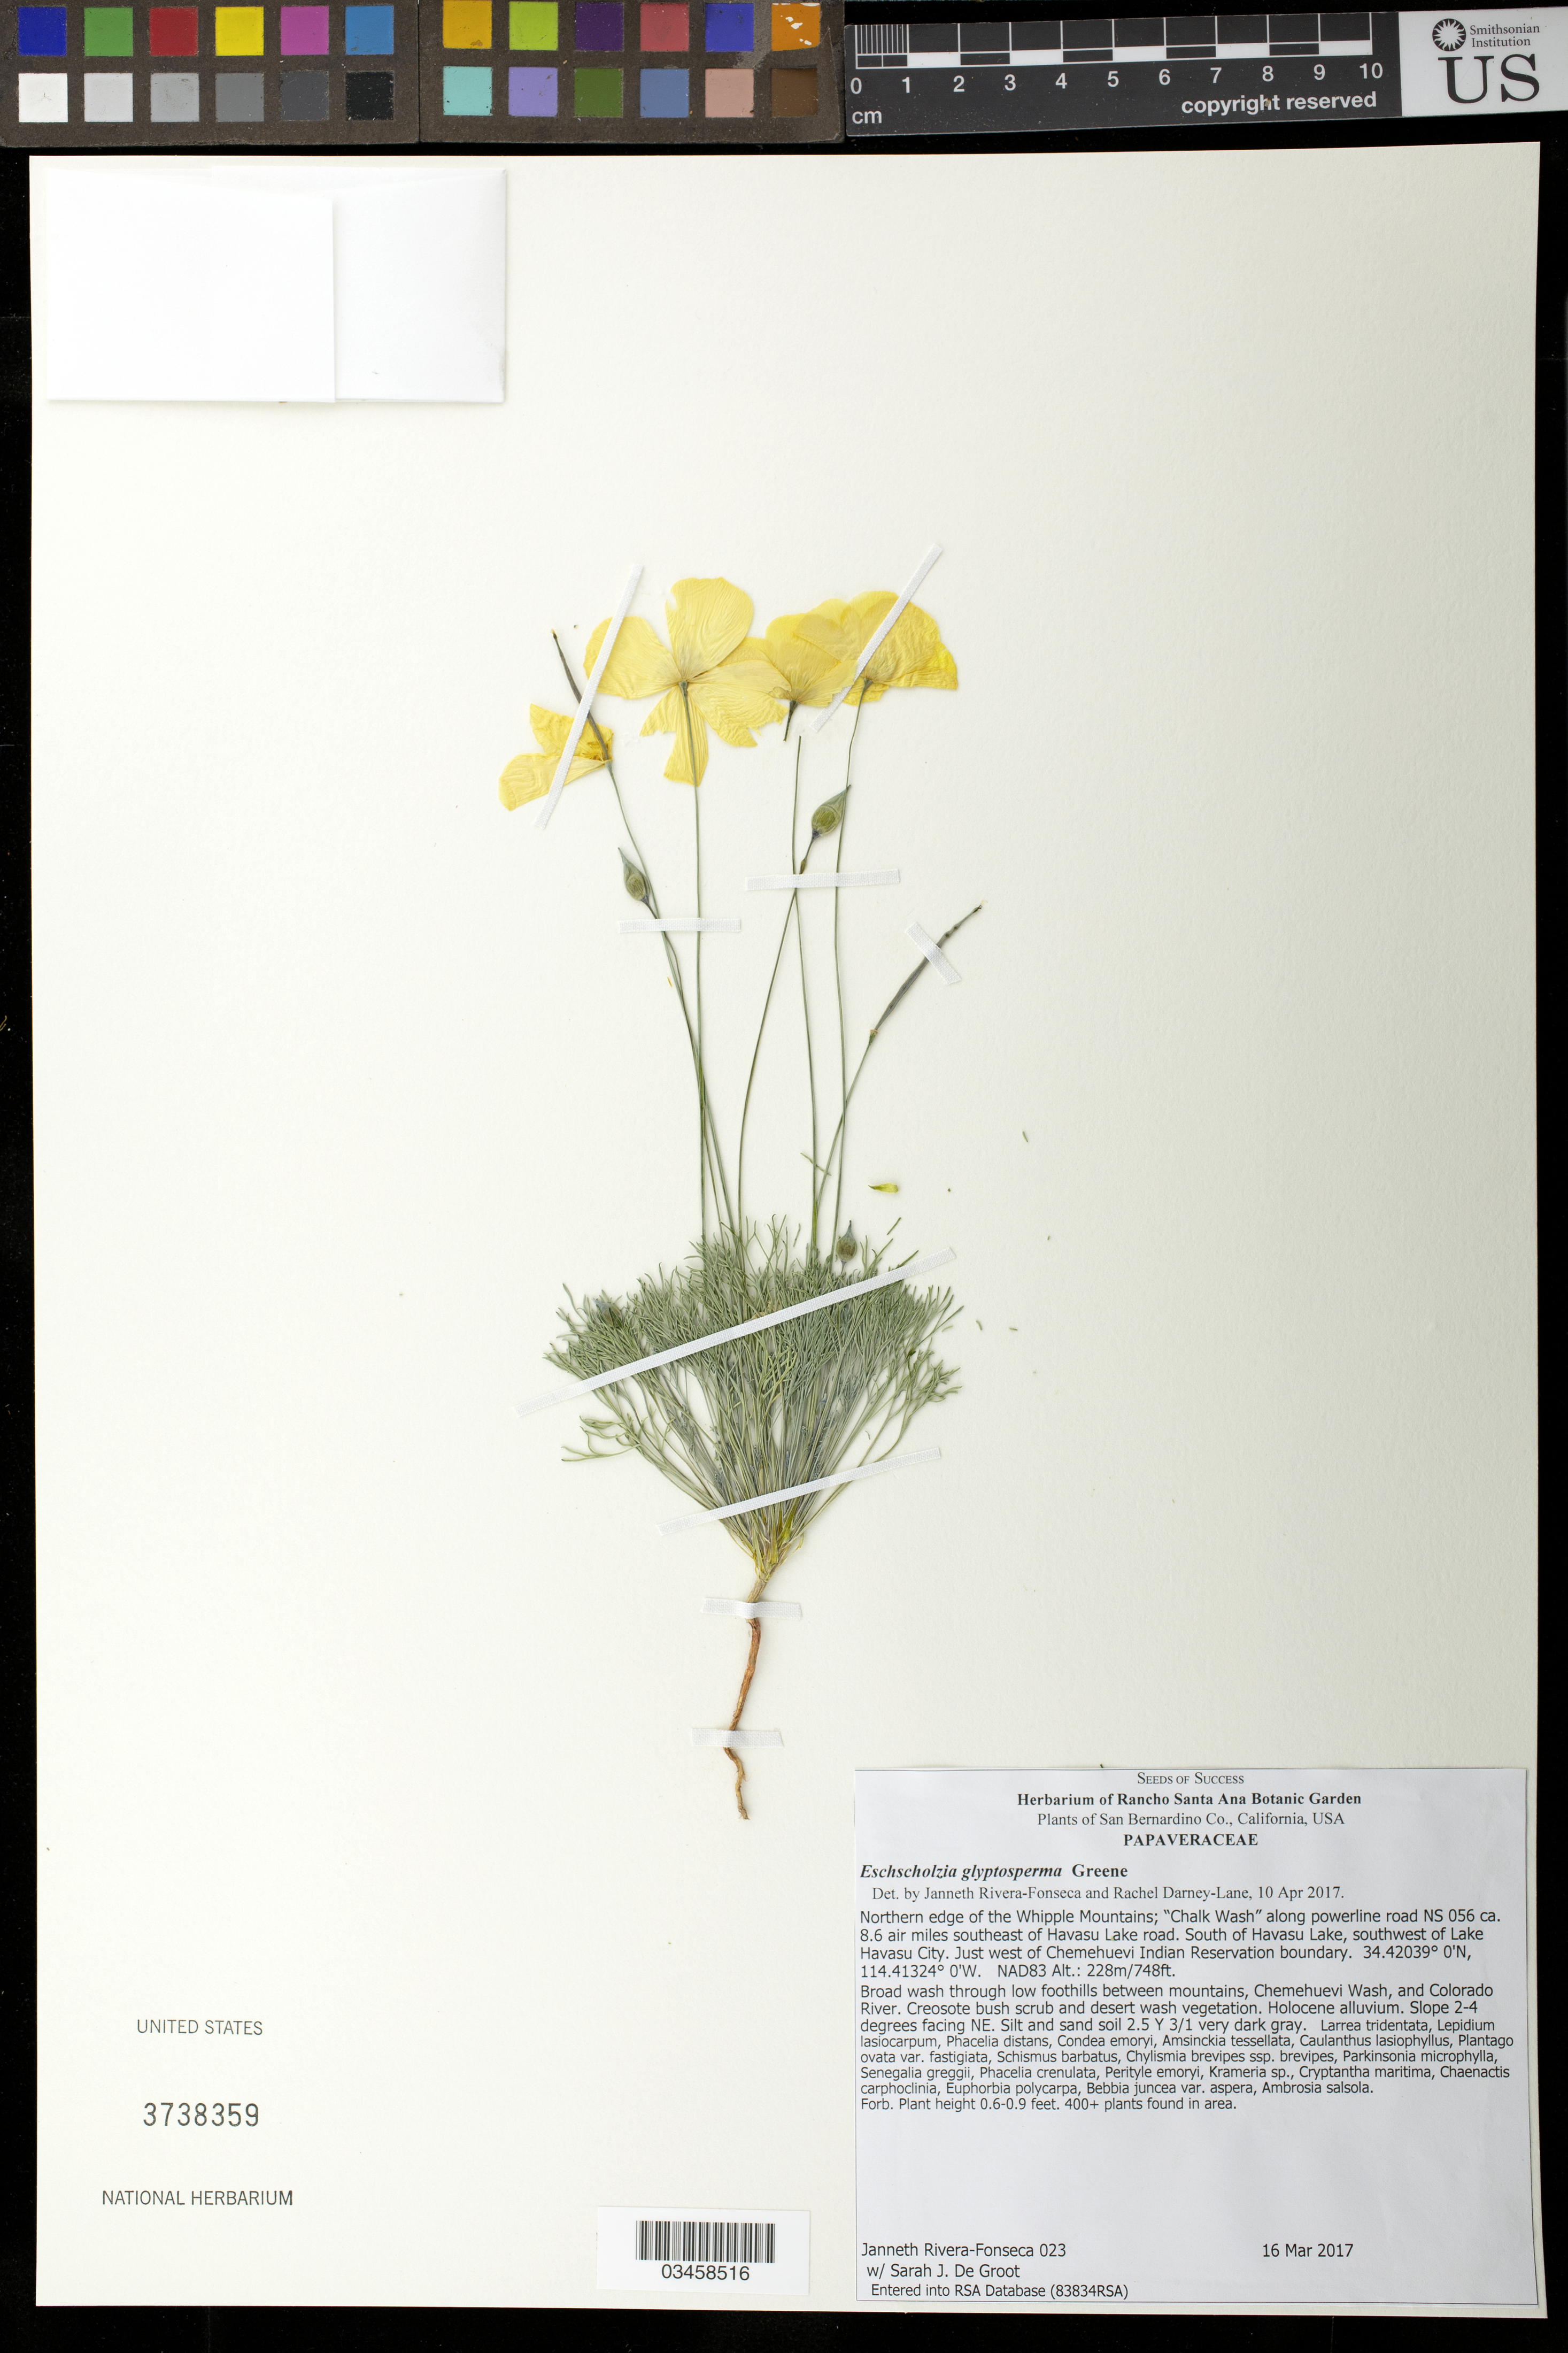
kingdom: Plantae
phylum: Tracheophyta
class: Magnoliopsida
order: Ranunculales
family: Papaveraceae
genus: Eschscholzia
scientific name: Eschscholzia glyptosperma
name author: Greene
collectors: J. Rivera-Fonseca & S. De Groot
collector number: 023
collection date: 2017-03-16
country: United States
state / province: California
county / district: San Bernardino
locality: Northern edge of Whipple Mts, 8.6 air mi. SE of Havasu Lake Road, SW of Lake Havasu City, W of Chemehuevi Indian Reservation boundary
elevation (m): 228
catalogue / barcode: US 3738359